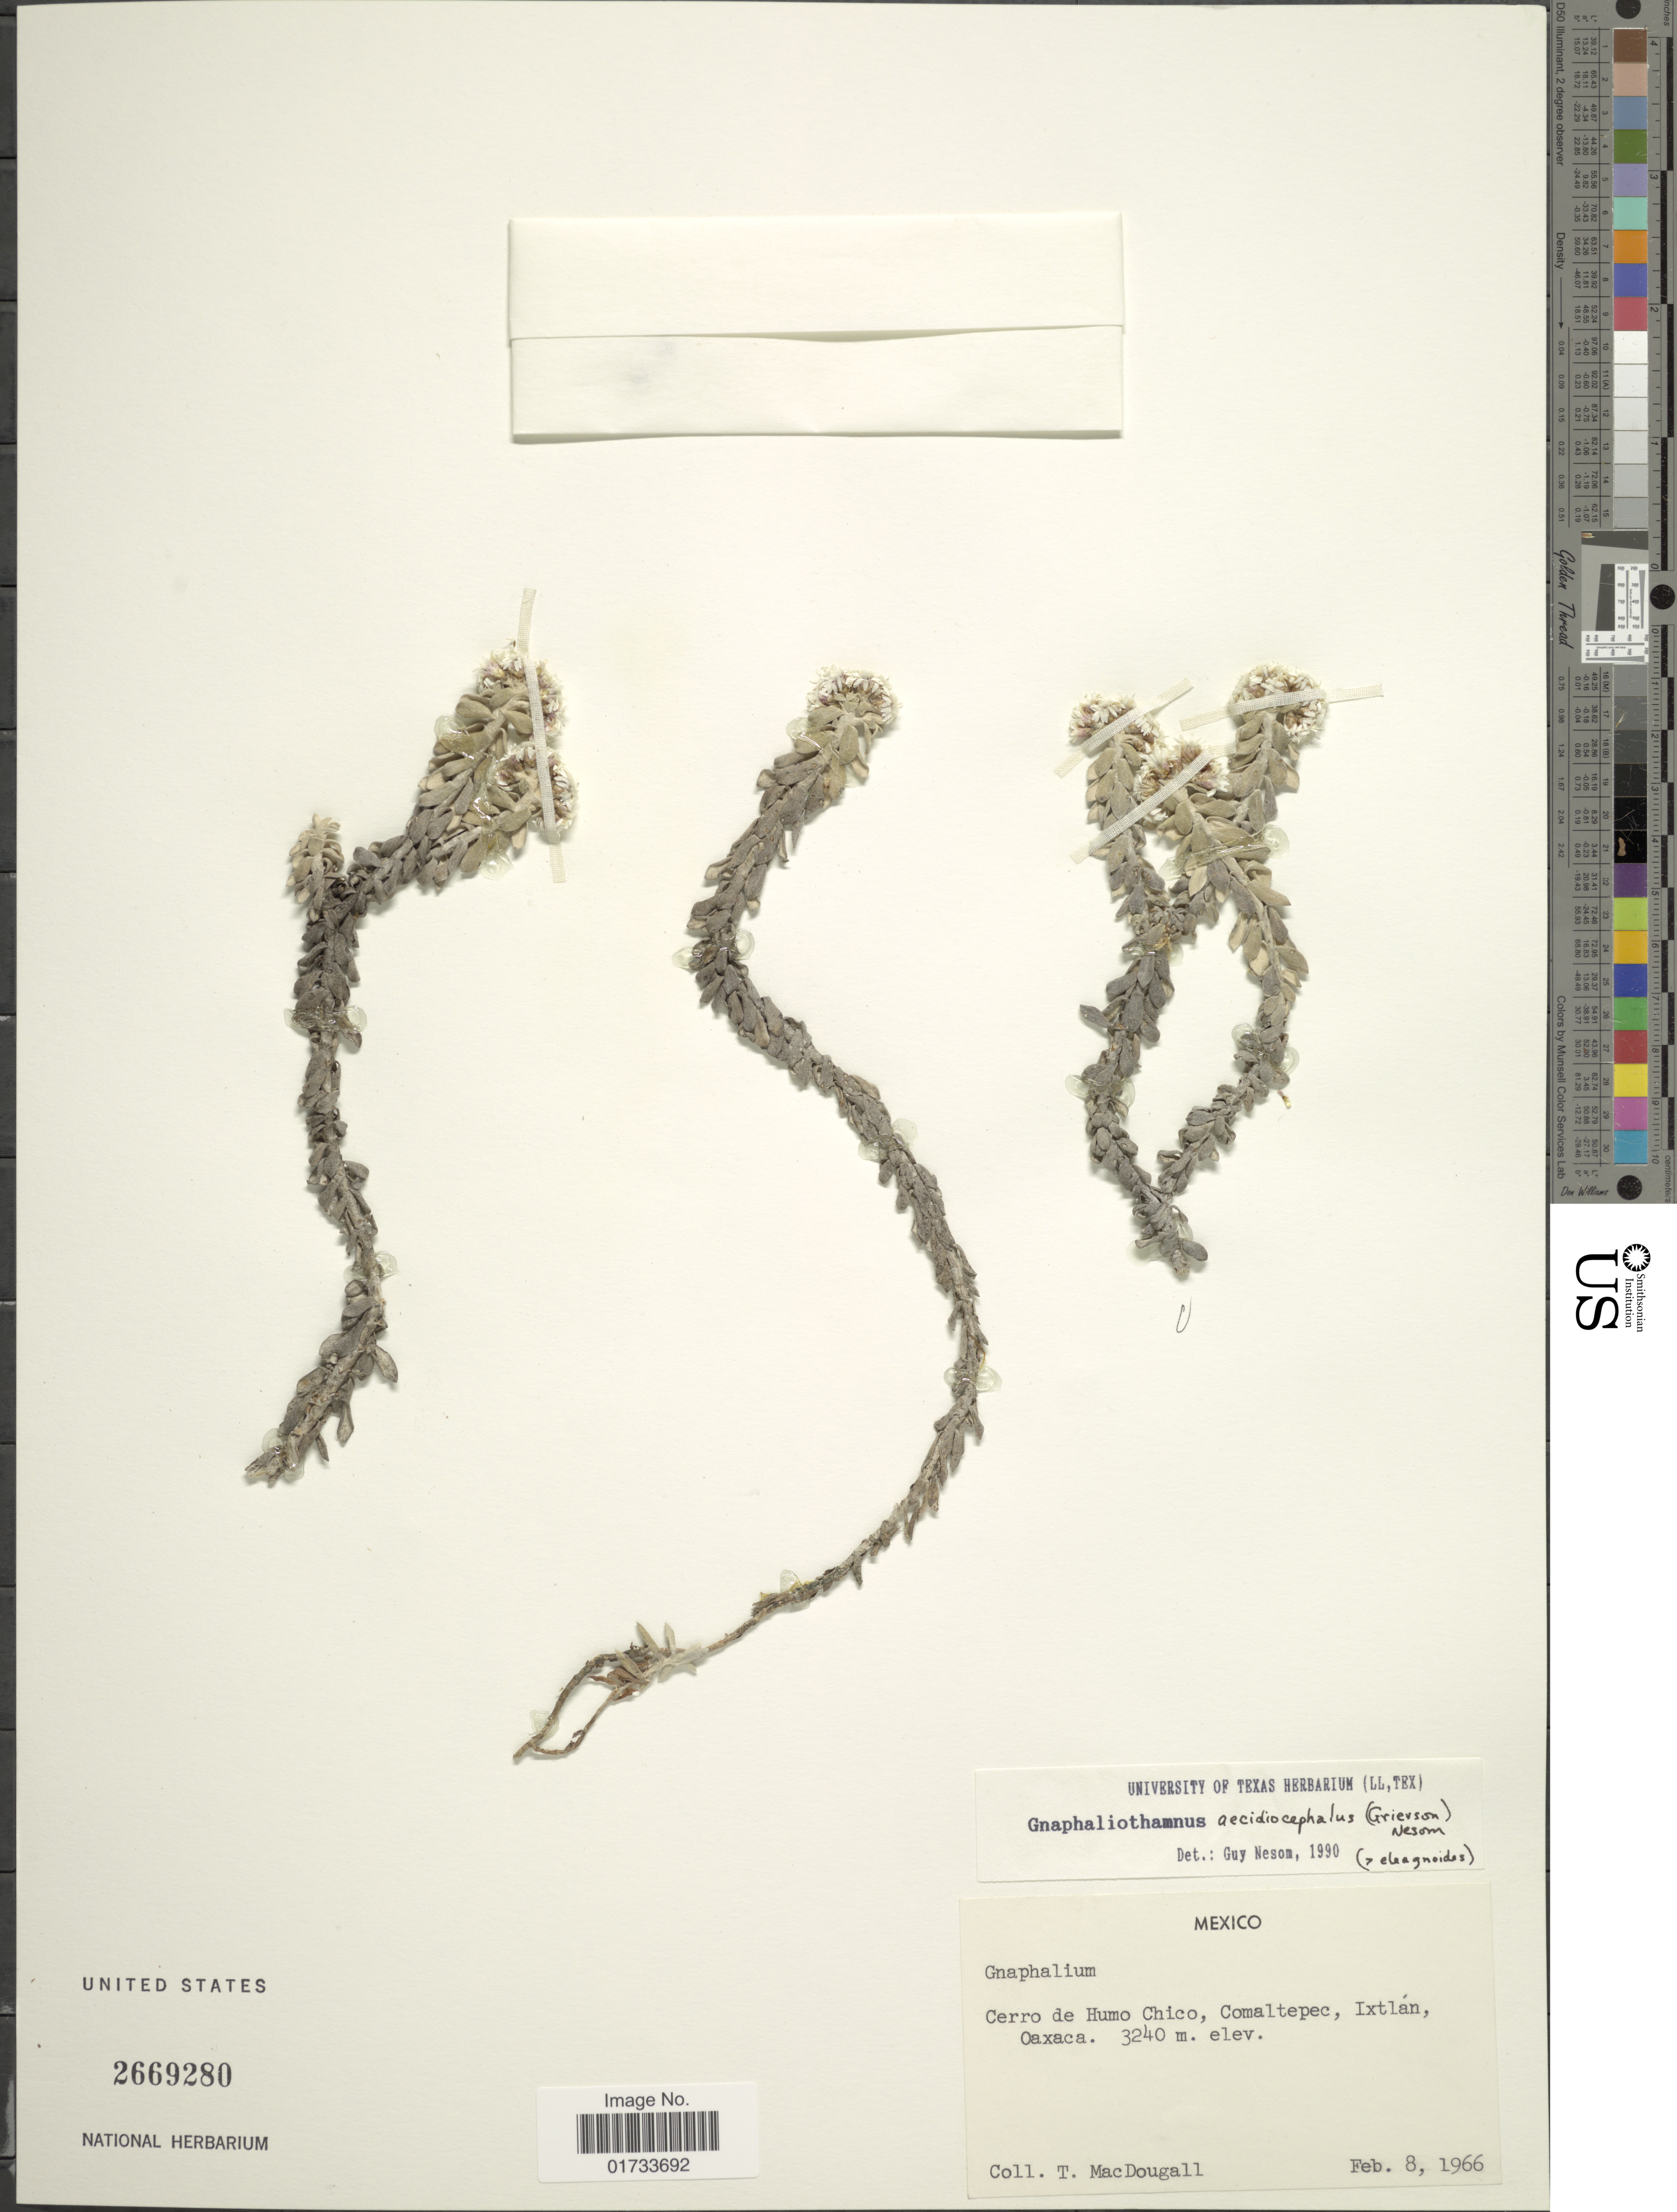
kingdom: Plantae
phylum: Tracheophyta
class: Magnoliopsida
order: Asterales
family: Asteraceae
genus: Chionolaena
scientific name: Chionolaena aecidiocephala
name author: Anderb. & S.E. Freire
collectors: T. B. MacDougall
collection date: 1966-02-08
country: Mexico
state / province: Oaxaca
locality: Cerro de Humo Chico, Comaltepec, Ixtlán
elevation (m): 3240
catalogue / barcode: US 2669280